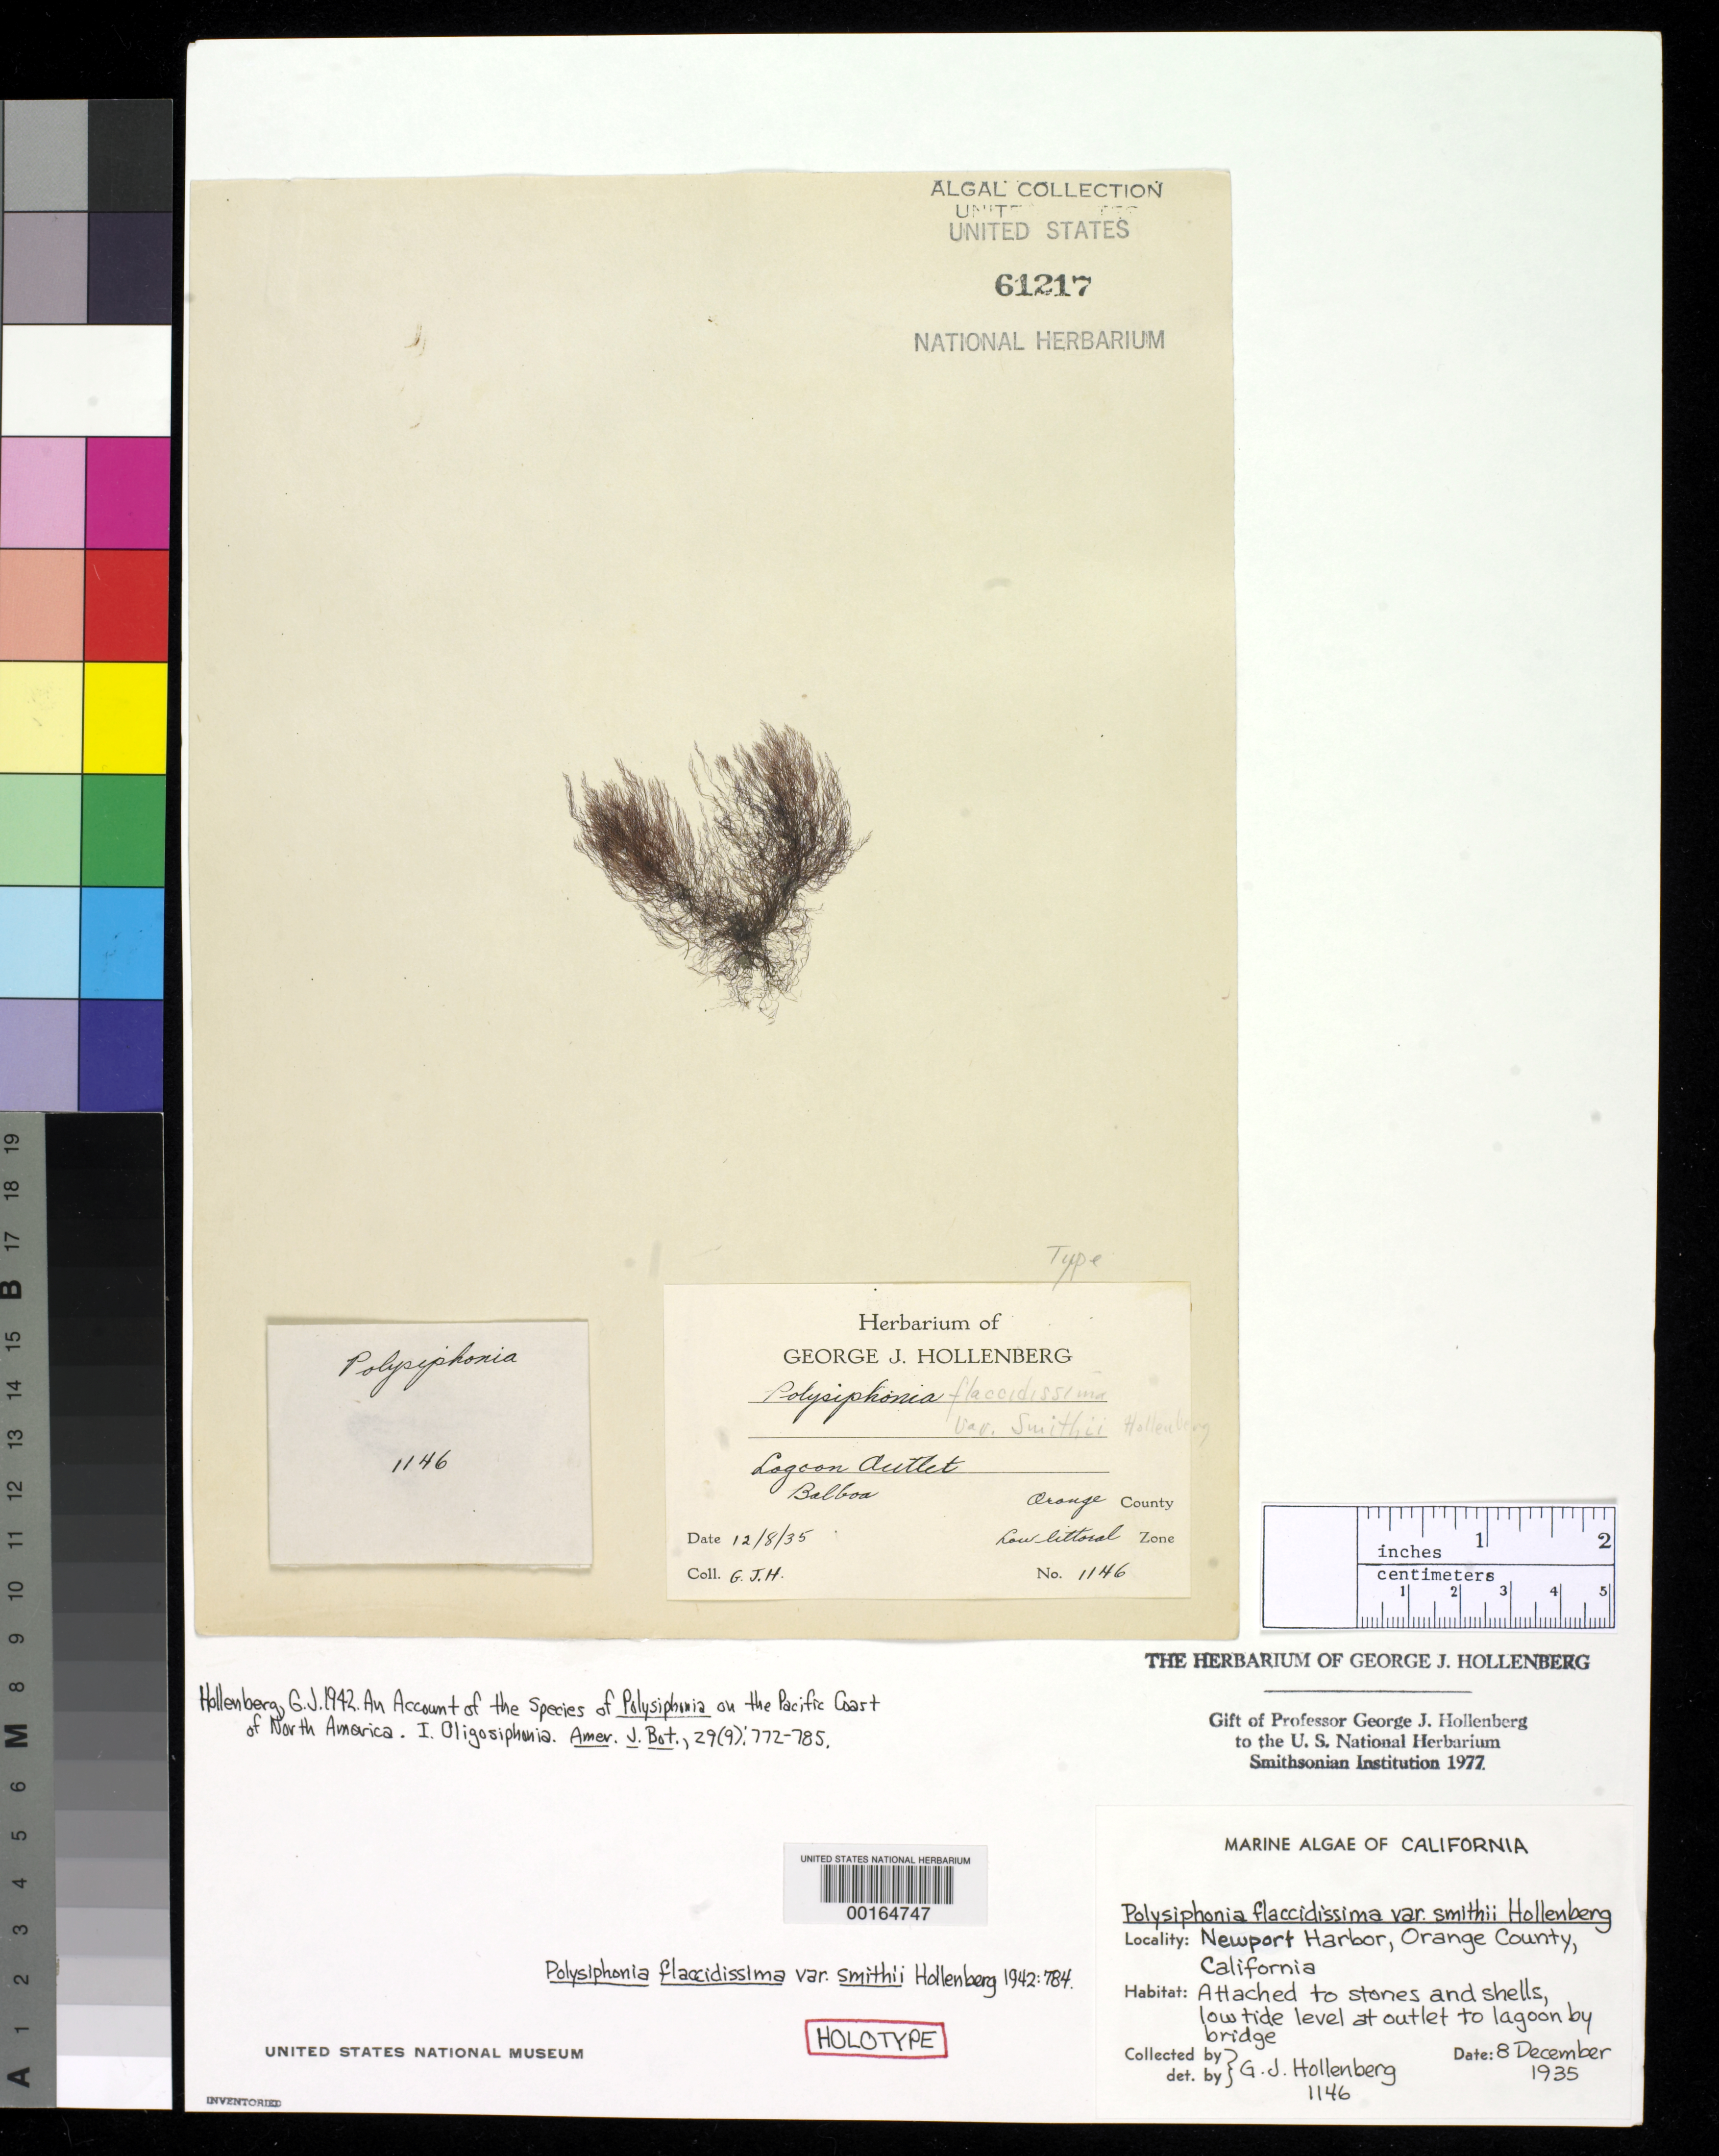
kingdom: Plantae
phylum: Rhodophyta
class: Florideophyceae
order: Ceramiales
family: Rhodomelaceae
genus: Polysiphonia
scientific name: Polysiphonia flaccidissima var. smithii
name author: Hollenb.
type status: Holotype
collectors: G. Hollenberg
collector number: GJH 1146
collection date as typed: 08 Dec 1935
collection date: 1935-12-08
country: United States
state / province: California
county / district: Orange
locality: Newport Harbor, lagoon outlet.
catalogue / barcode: US 61217